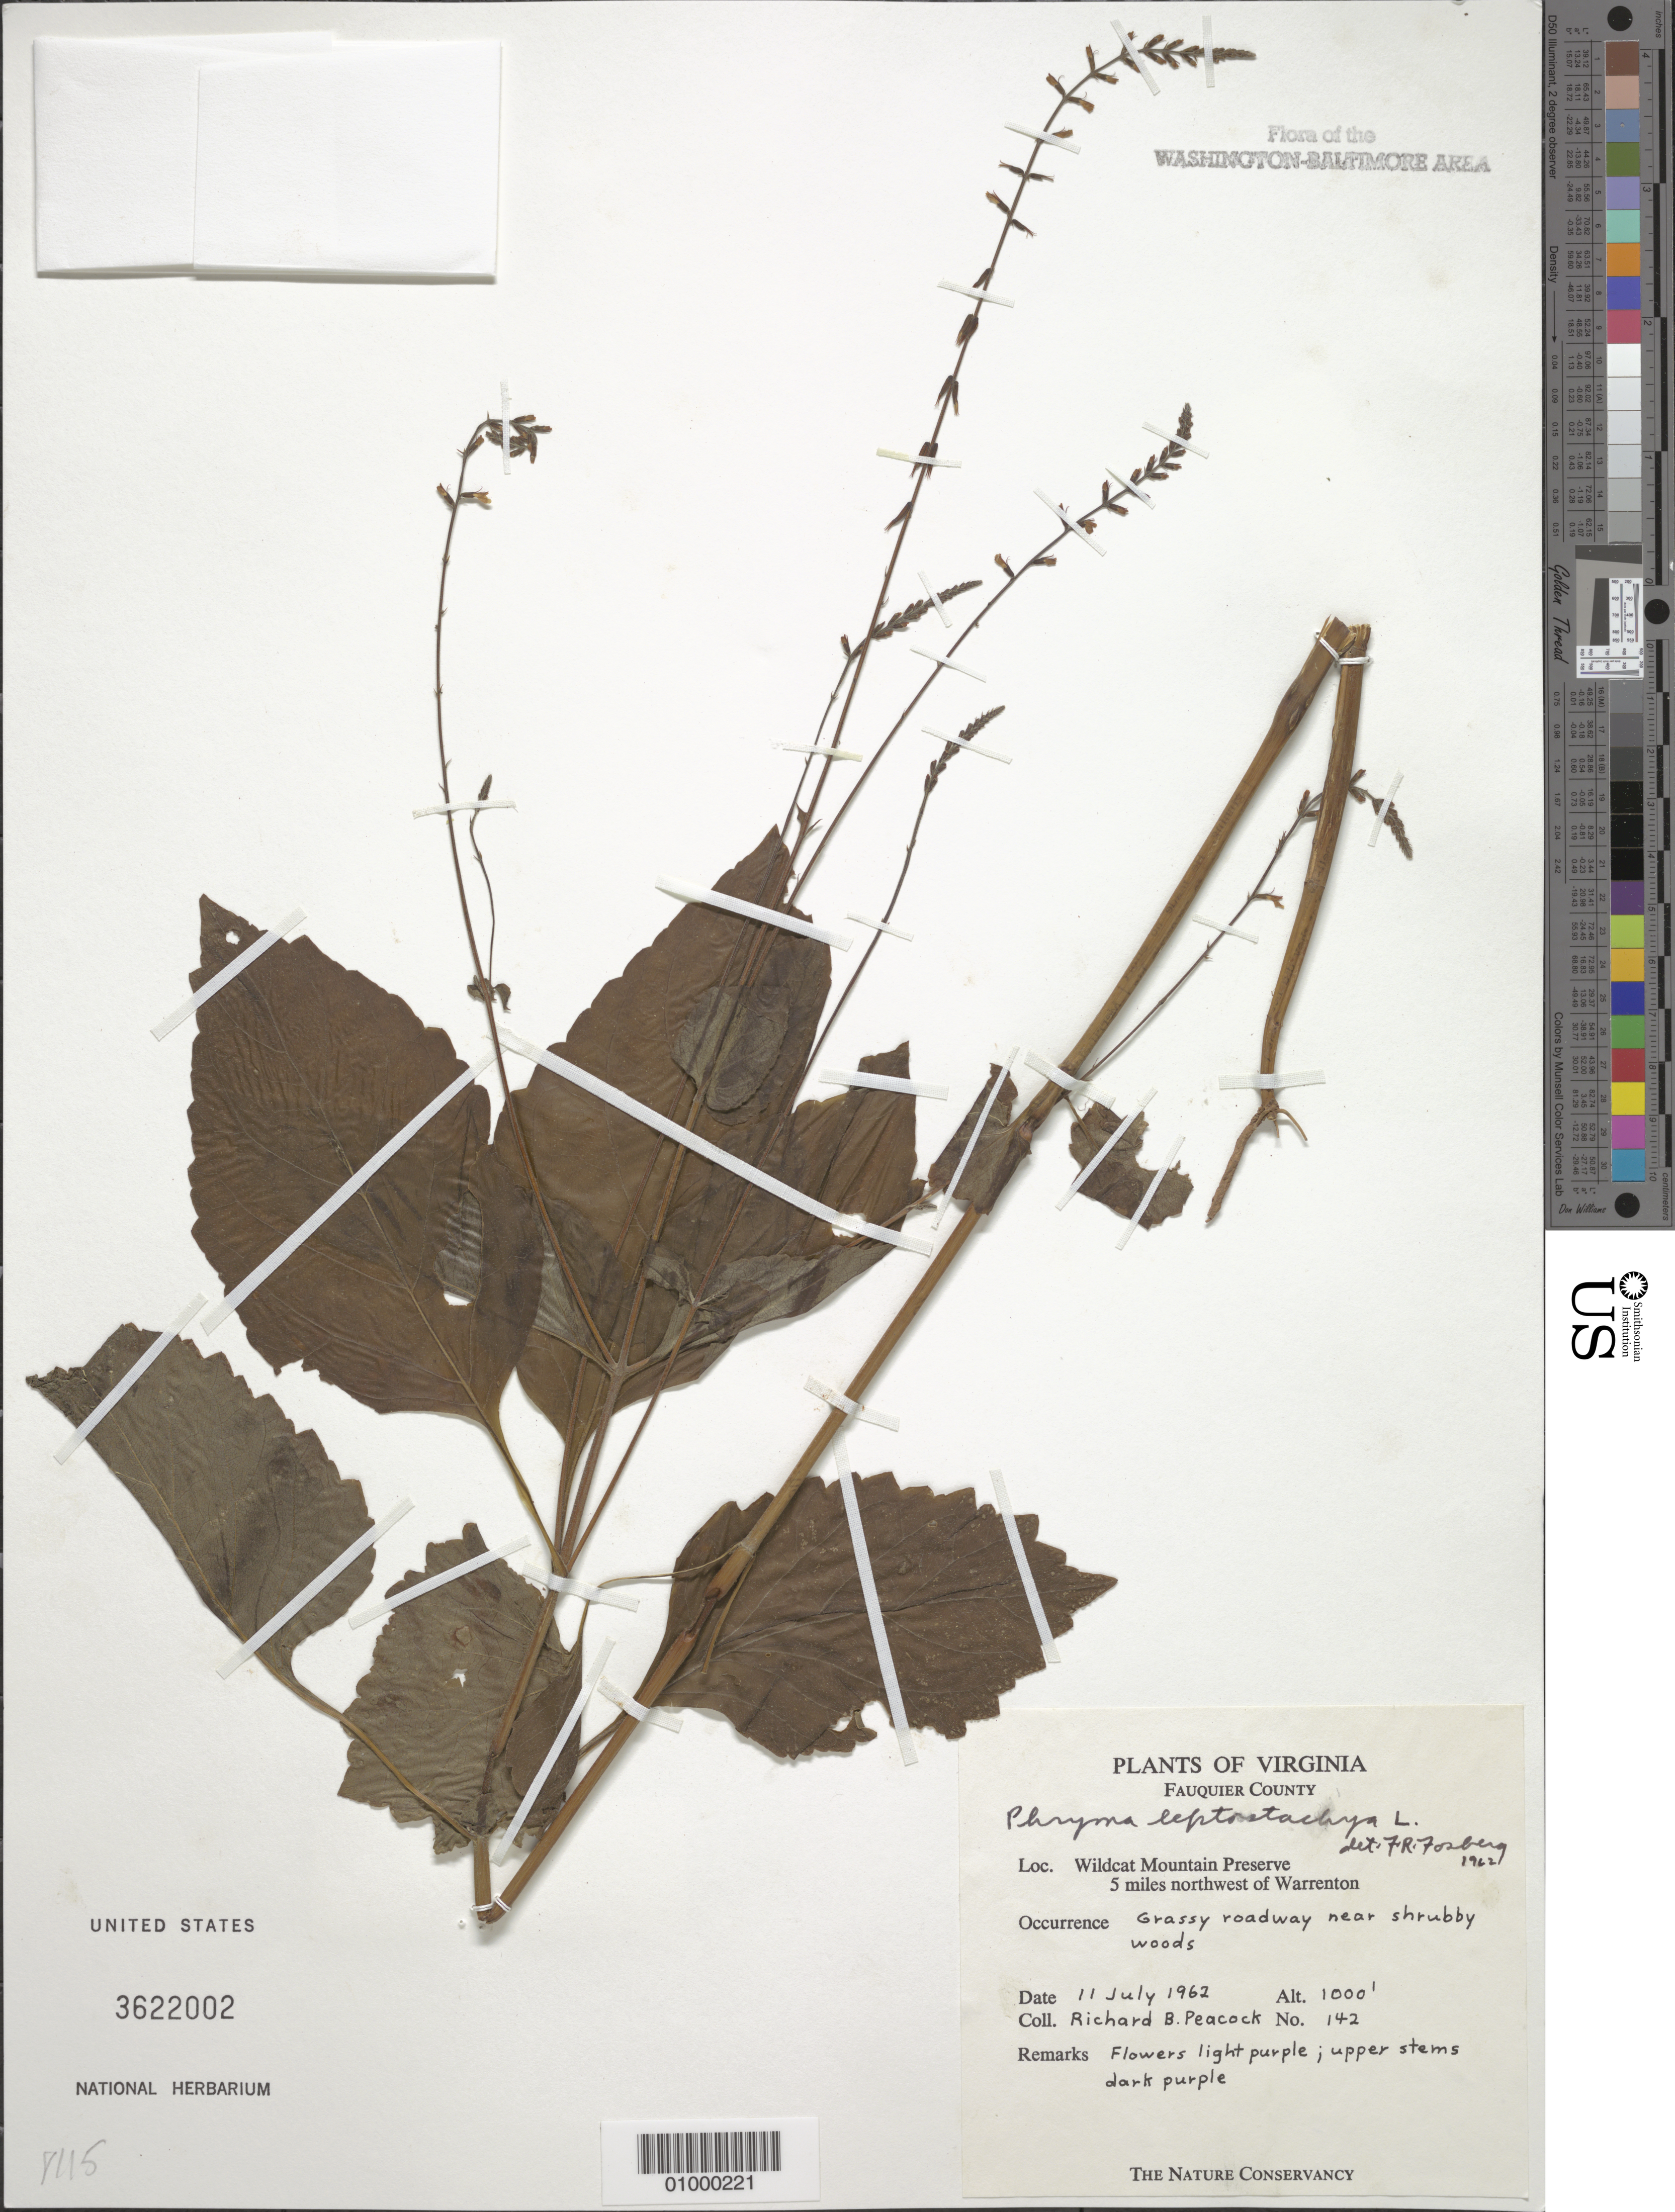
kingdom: Plantae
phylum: Tracheophyta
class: Magnoliopsida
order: Lamiales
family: Phrymaceae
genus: Phryma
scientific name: Phryma leptostachya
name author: L.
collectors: R. Peacock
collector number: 142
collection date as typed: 11 Jul 1962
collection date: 1962-07-11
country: United States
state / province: Virginia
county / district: Fauquier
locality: Wildcat Mountain Preserve, 5 miles northwest of Warrenton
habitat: grassy roadway near shrubby woods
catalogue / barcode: US 3622002